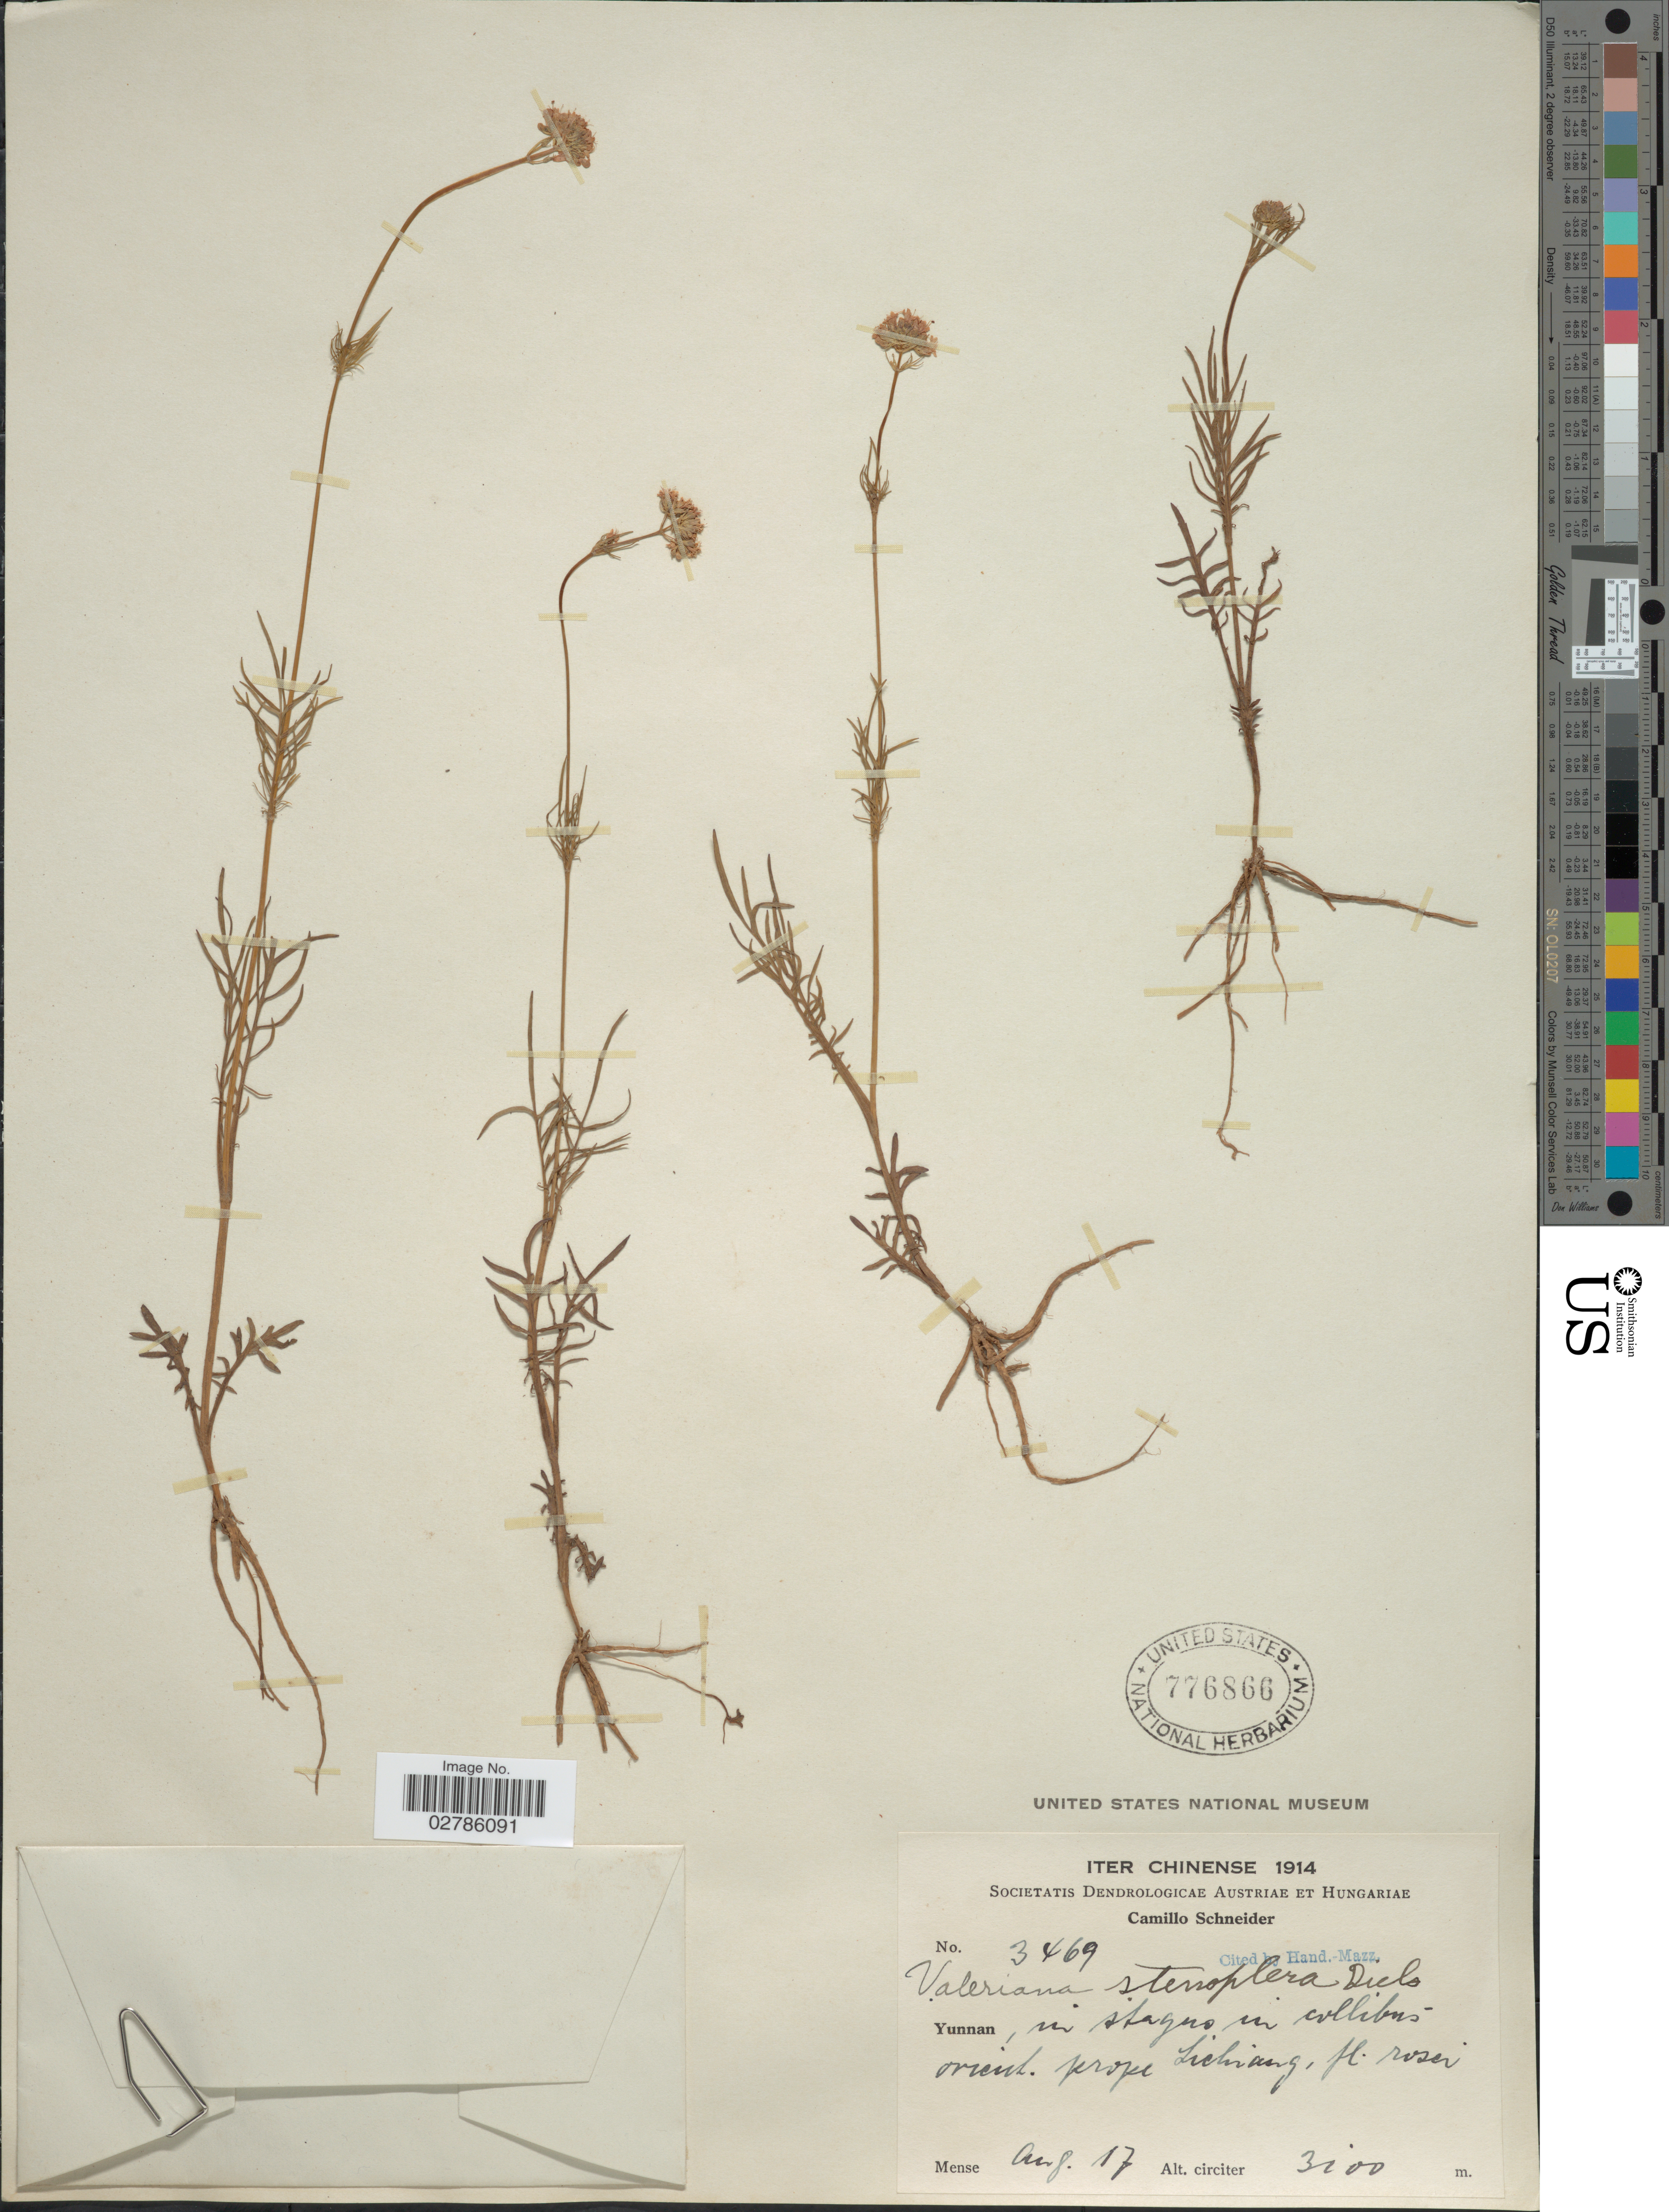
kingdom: Plantae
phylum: Tracheophyta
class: Magnoliopsida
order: Dipsacales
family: Caprifoliaceae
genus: Valeriana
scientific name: Valeriana stenoptera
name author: Diels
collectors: C. K. Schneider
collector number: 3469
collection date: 1914-08-17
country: China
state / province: Yunnan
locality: In stagno in collibus-orient. prope Lichiang.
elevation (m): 3100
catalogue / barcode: US 776866